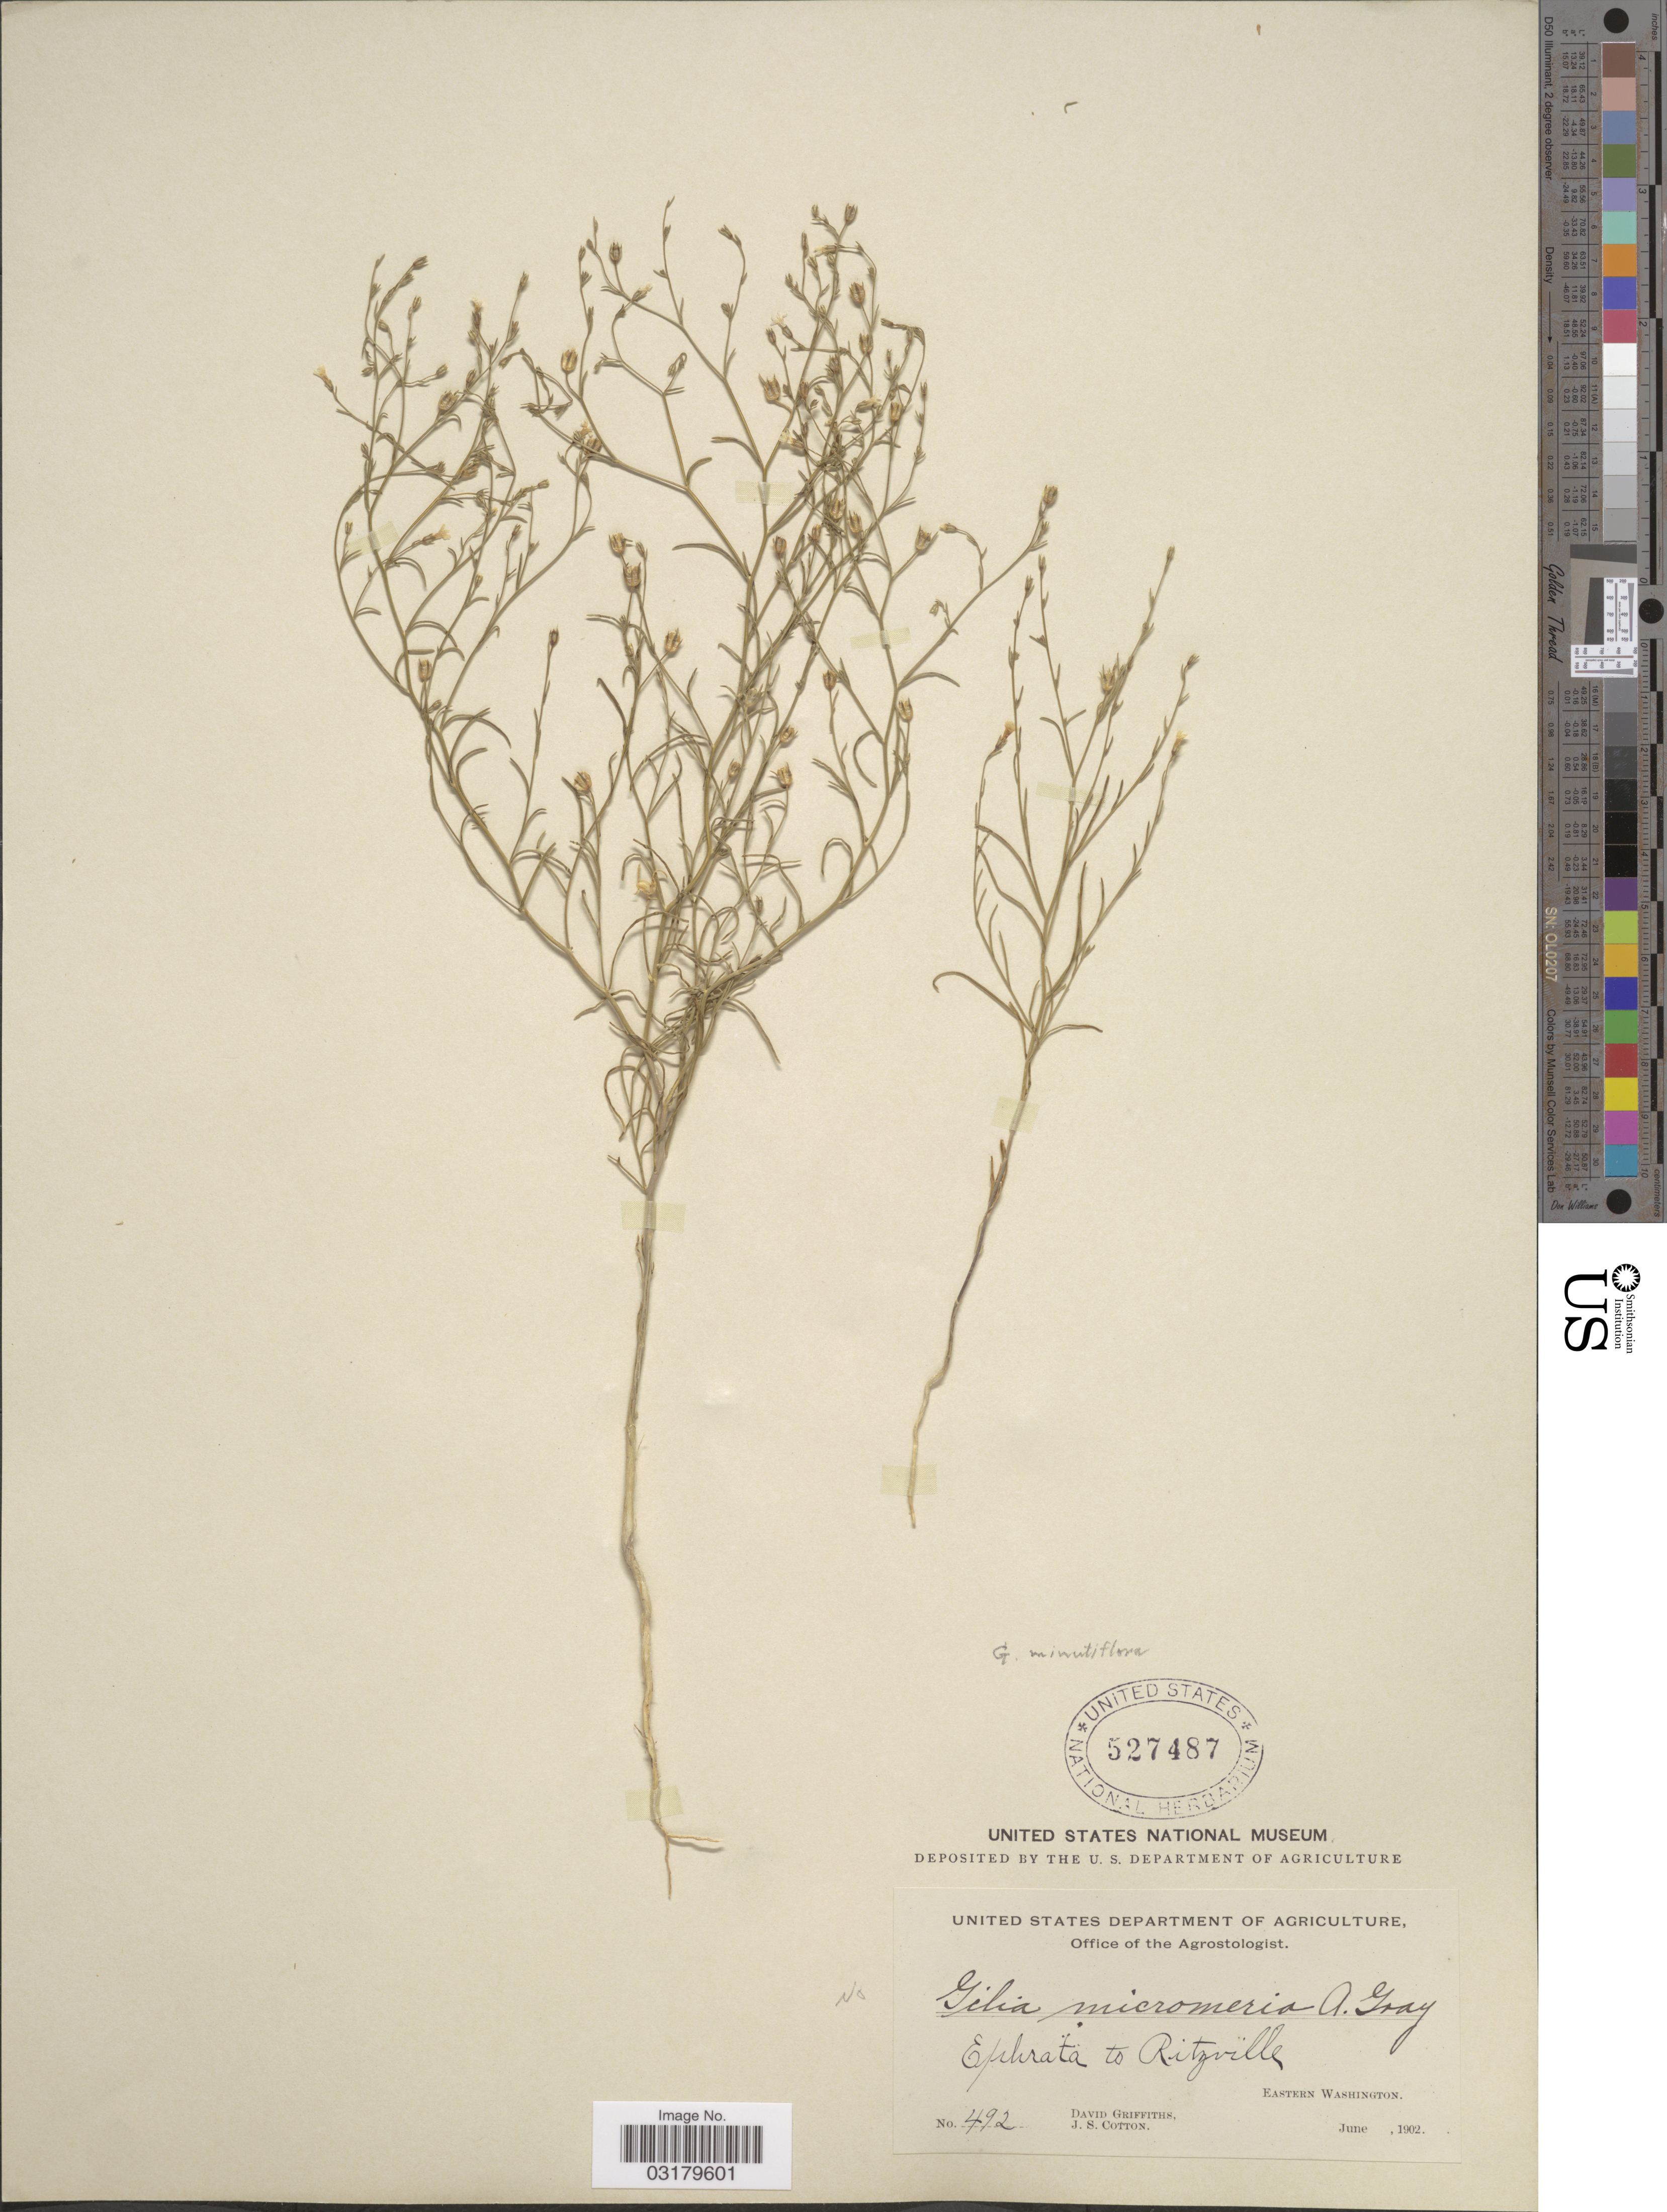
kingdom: Plantae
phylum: Tracheophyta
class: Magnoliopsida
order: Ericales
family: Polemoniaceae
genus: Microgilia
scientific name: Microgilia minutiflora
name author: (J.M. Porter & L.A. Johnson) Benth.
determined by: Strong, Mark T., (BOT), Smithsonian Institution - National Museum of Natural History (UNITED STATES)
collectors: D. Griffiths & J. S. Cotton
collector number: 492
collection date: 1902-06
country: United States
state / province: Washington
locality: Ephrata to Ritzville, Eastern Washington.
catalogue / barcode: US 527487